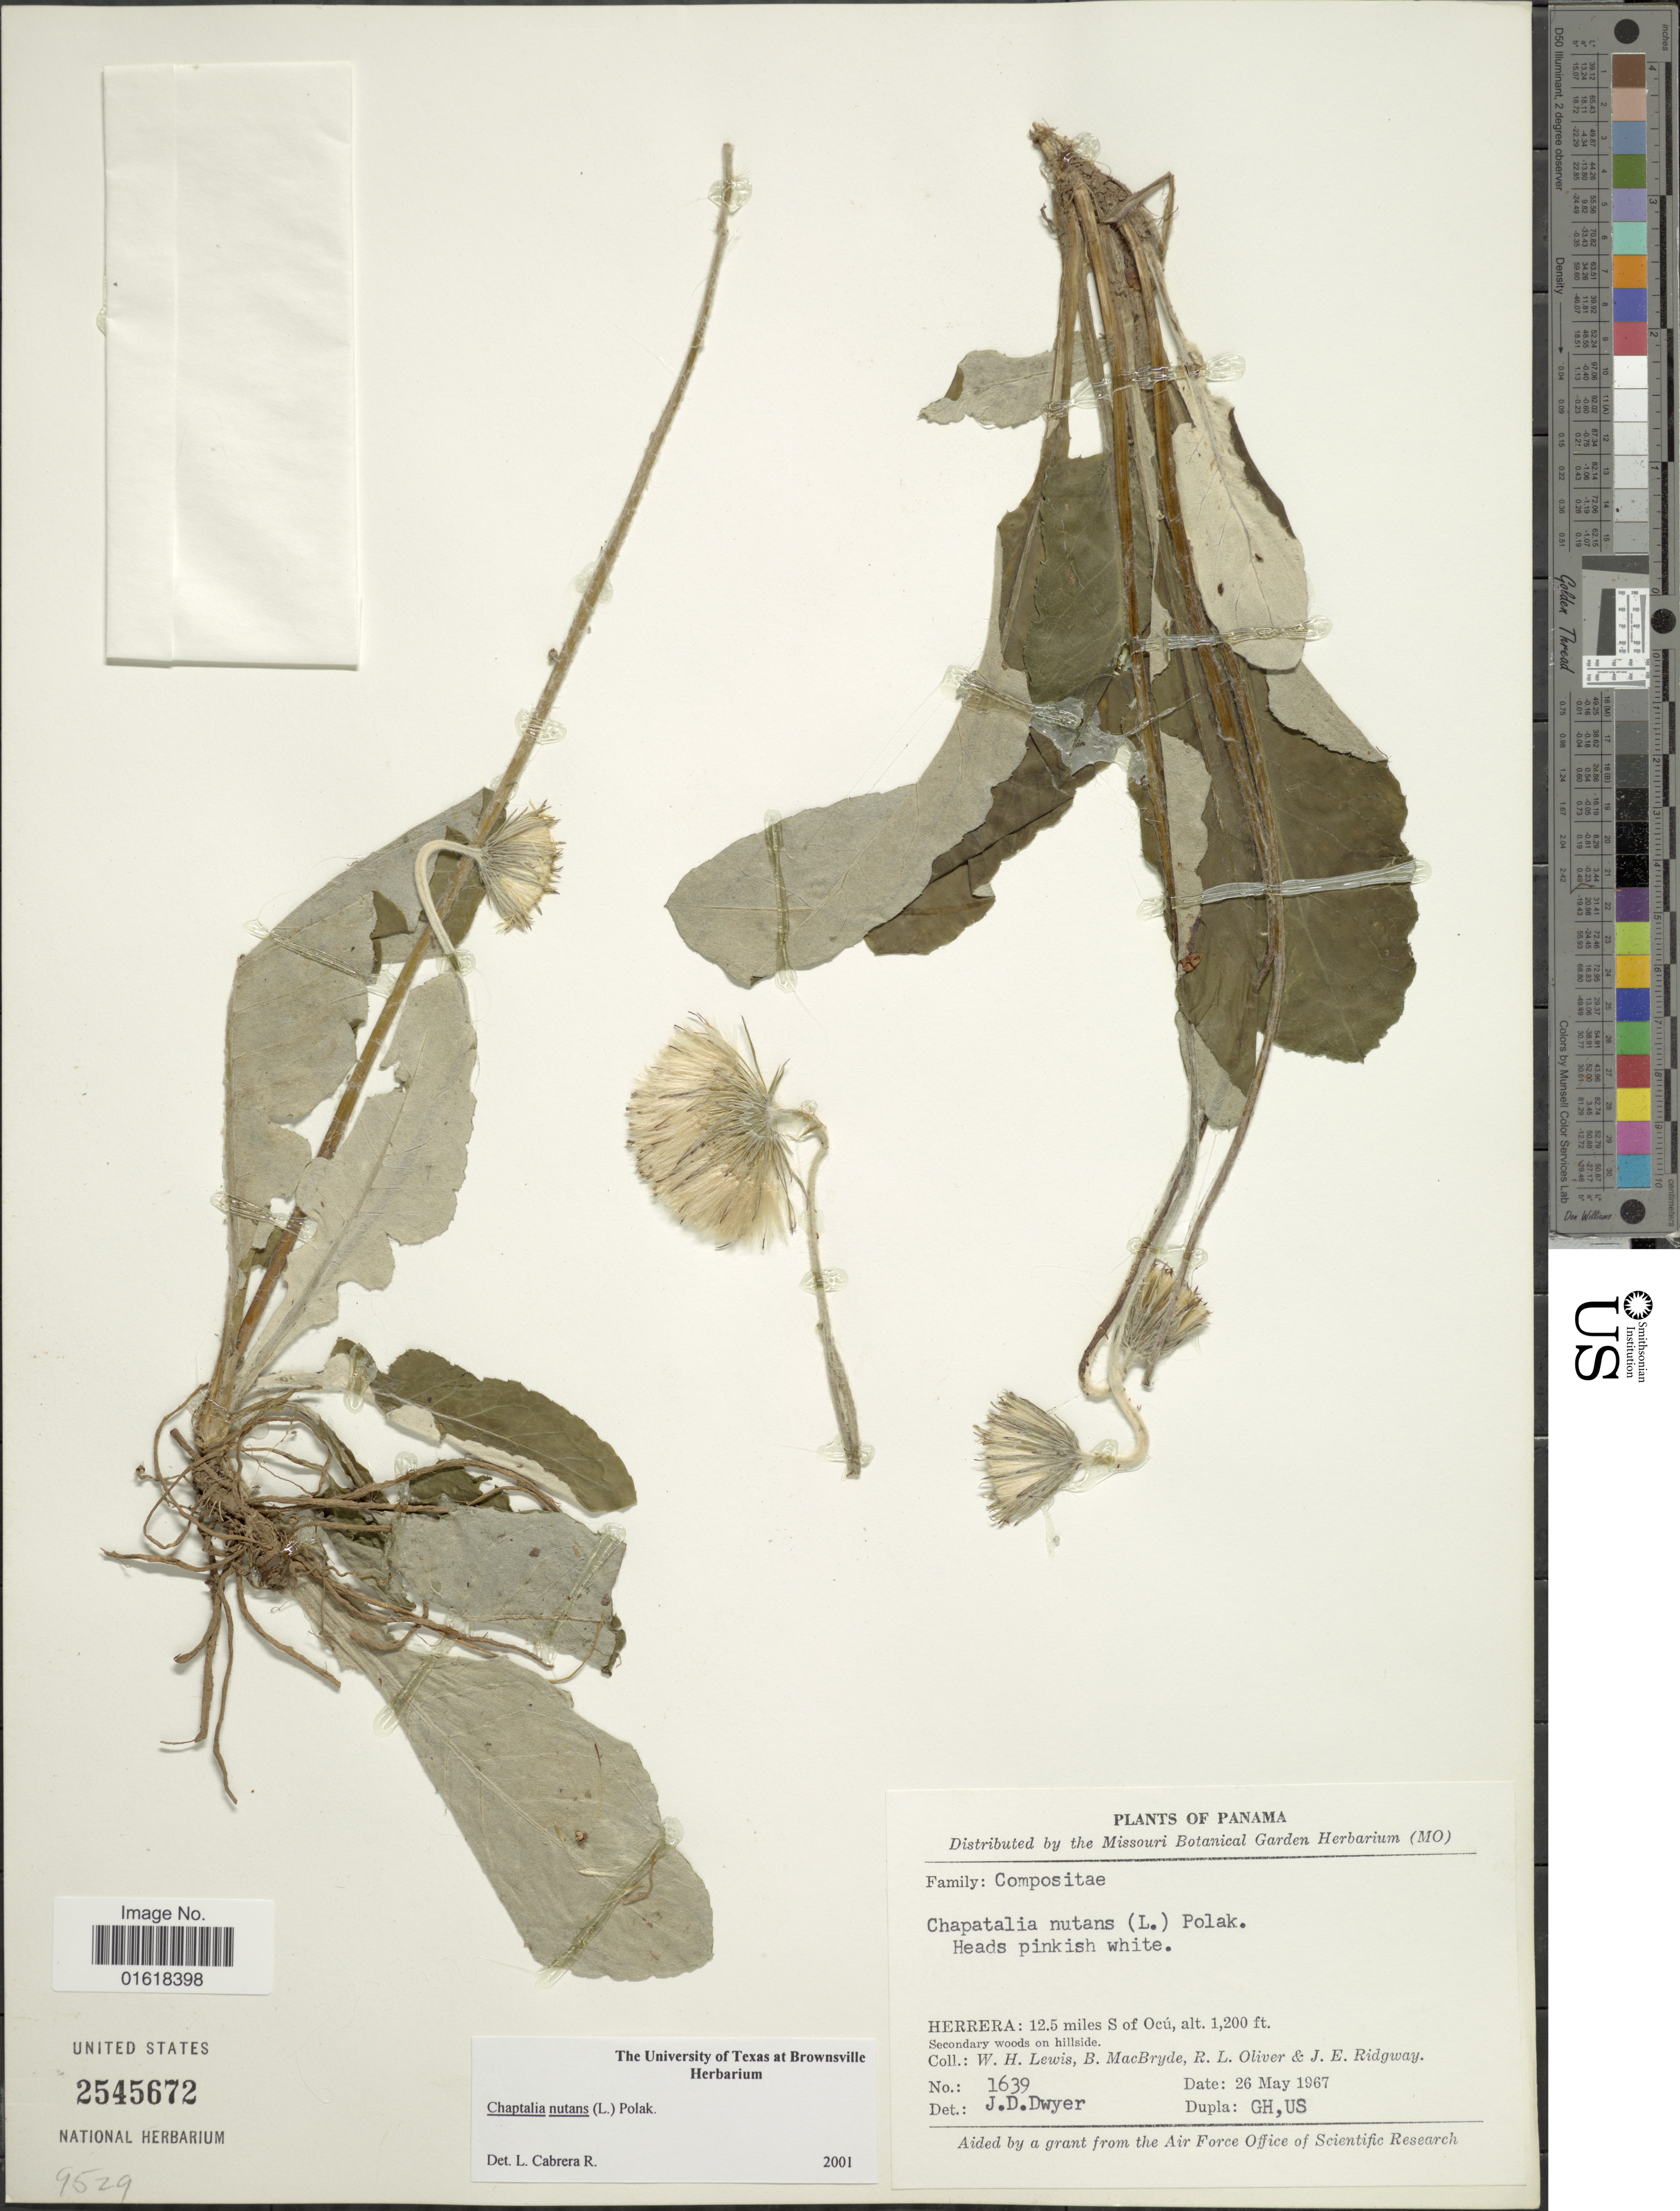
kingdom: Plantae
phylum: Tracheophyta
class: Magnoliopsida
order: Asterales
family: Asteraceae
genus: Chaptalia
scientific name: Chaptalia nutans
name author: (L.) Pol.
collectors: W. H. Lewis, B. MacBryde, R. Oliver & J. Ridgway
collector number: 1639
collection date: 1967-05-26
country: Panama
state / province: Herrera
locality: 12.5 miles S of Ocú. Secondary woods on hillside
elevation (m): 366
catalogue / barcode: US 2545672